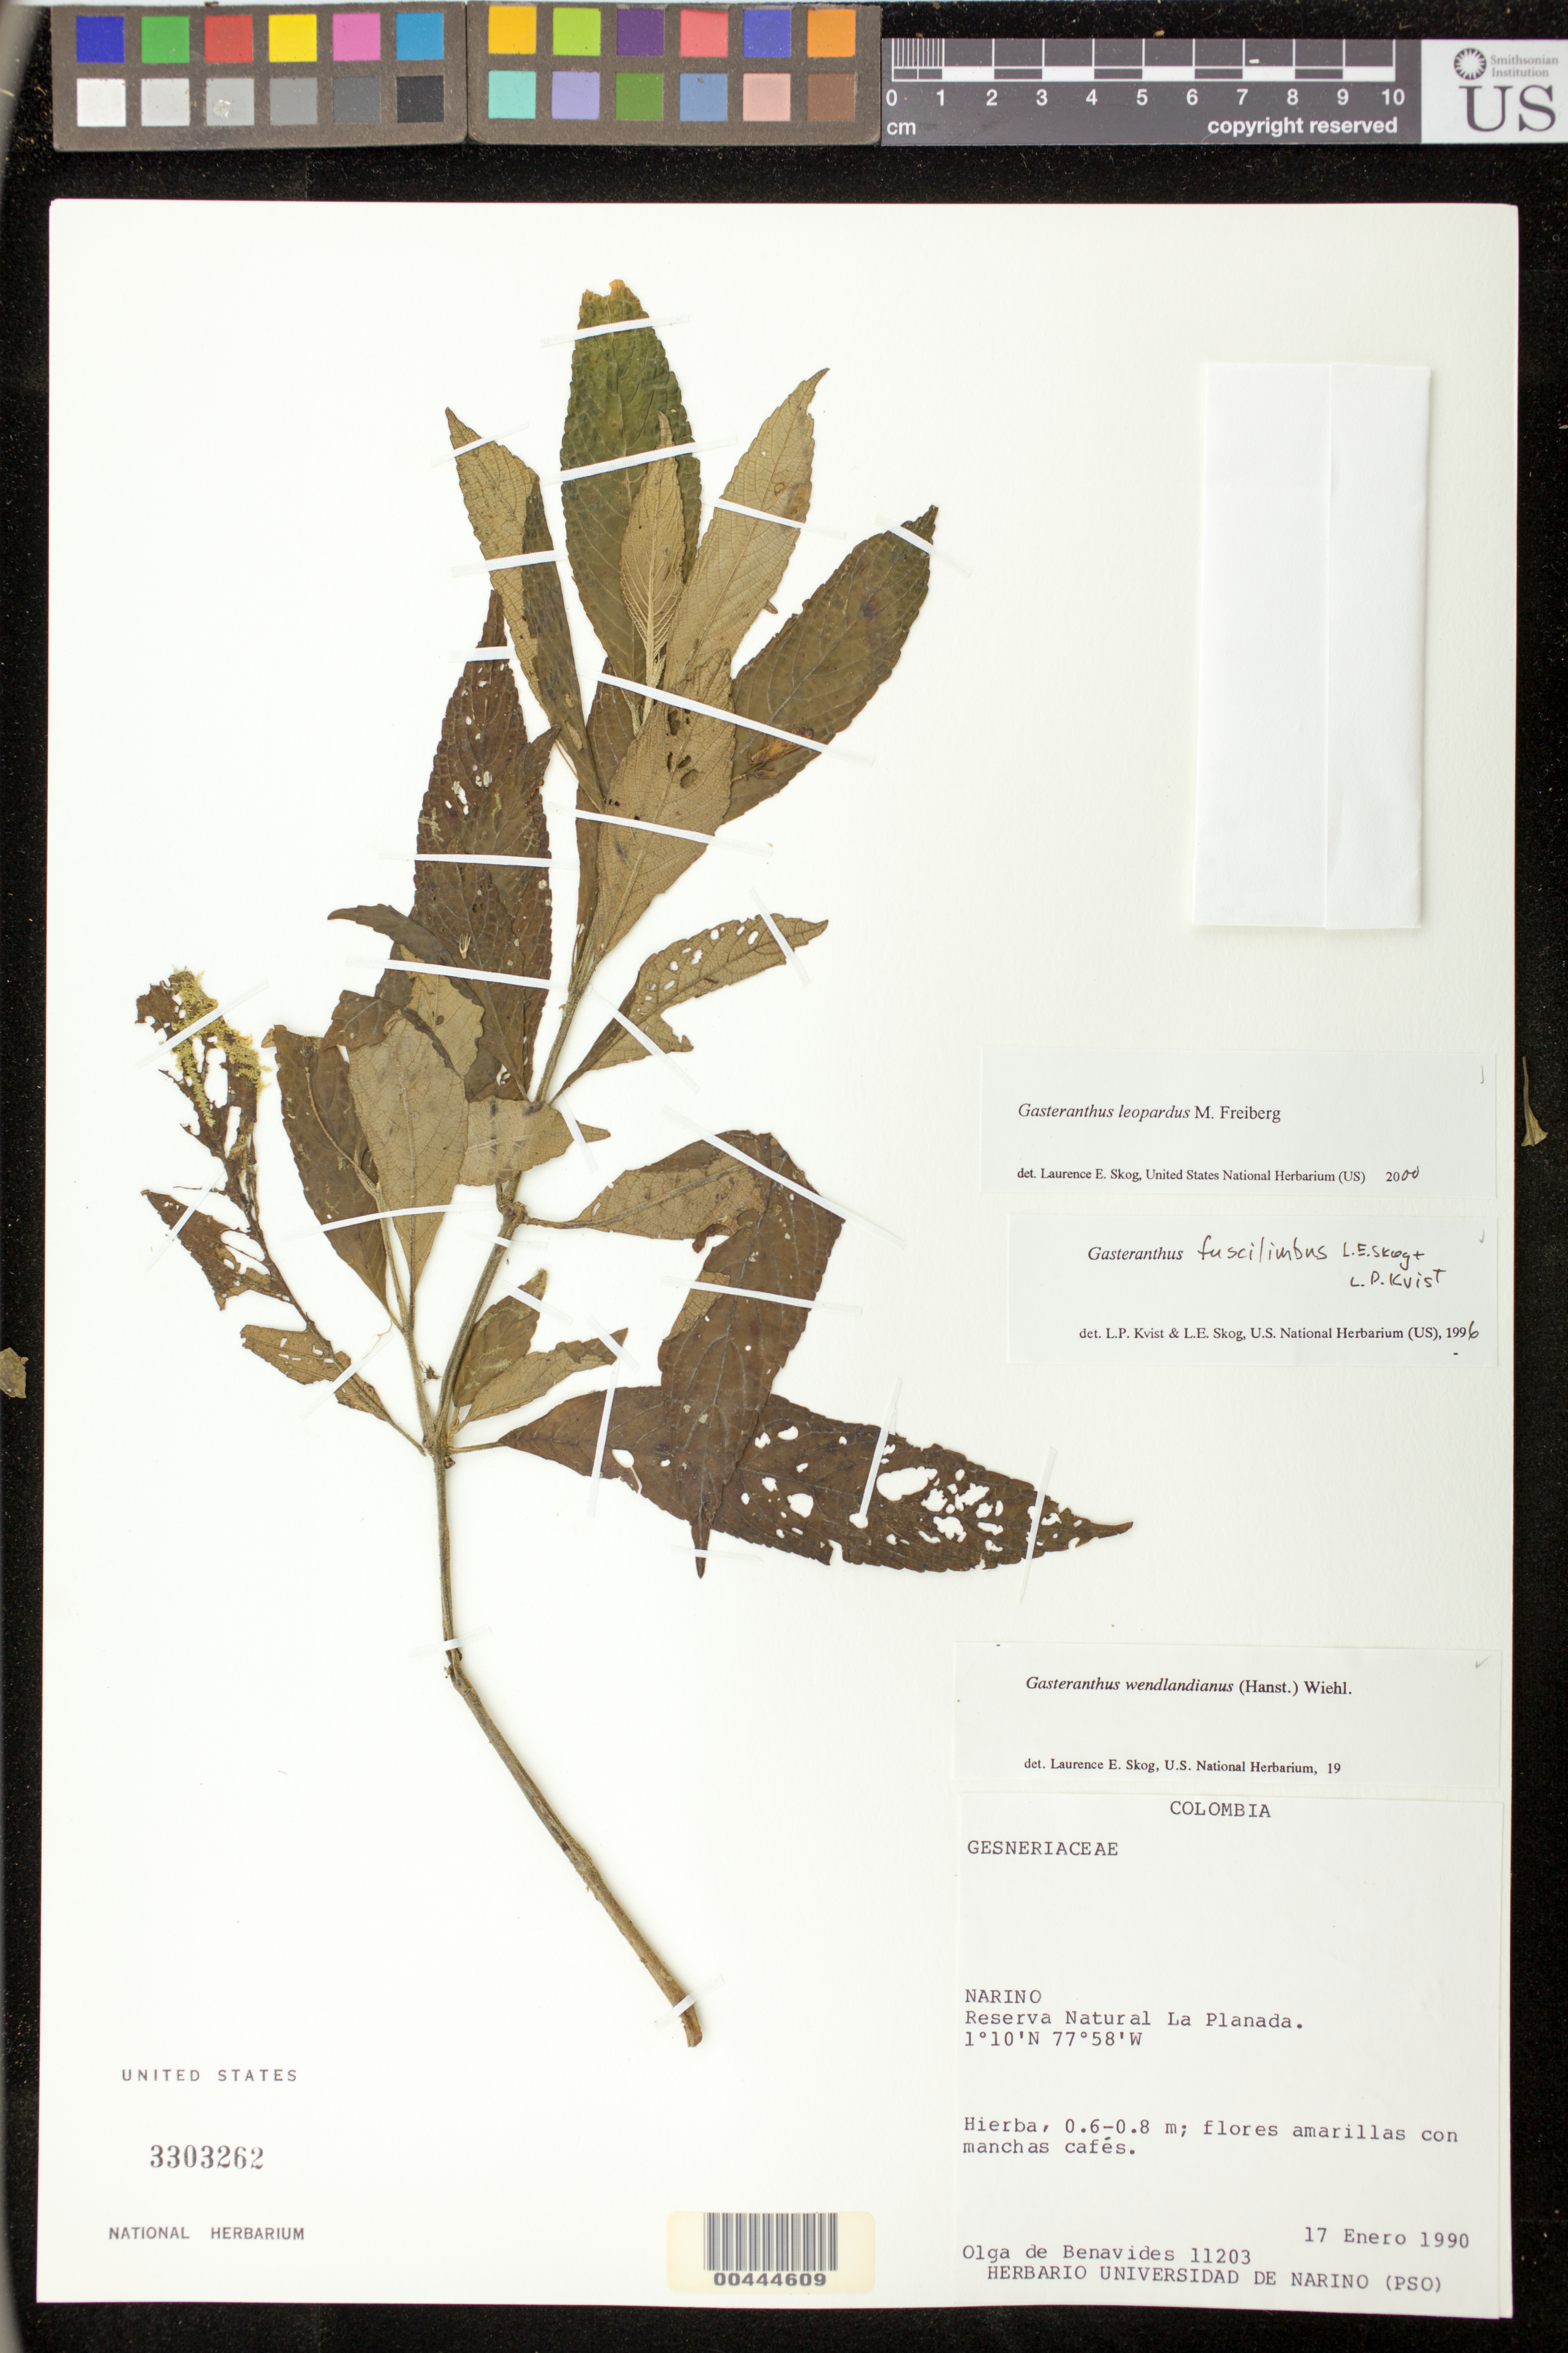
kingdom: Plantae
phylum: Tracheophyta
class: Magnoliopsida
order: Lamiales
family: Gesneriaceae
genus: Gasteranthus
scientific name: Gasteranthus leopardus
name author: M. Freiberg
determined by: Skog, Laurence E.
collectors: Olga S. de Benavides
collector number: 11203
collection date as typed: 17 Jan 1990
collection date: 1990-01-17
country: Colombia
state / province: Nariño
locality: Reserva Natural La Planada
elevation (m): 1800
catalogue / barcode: US 3303262